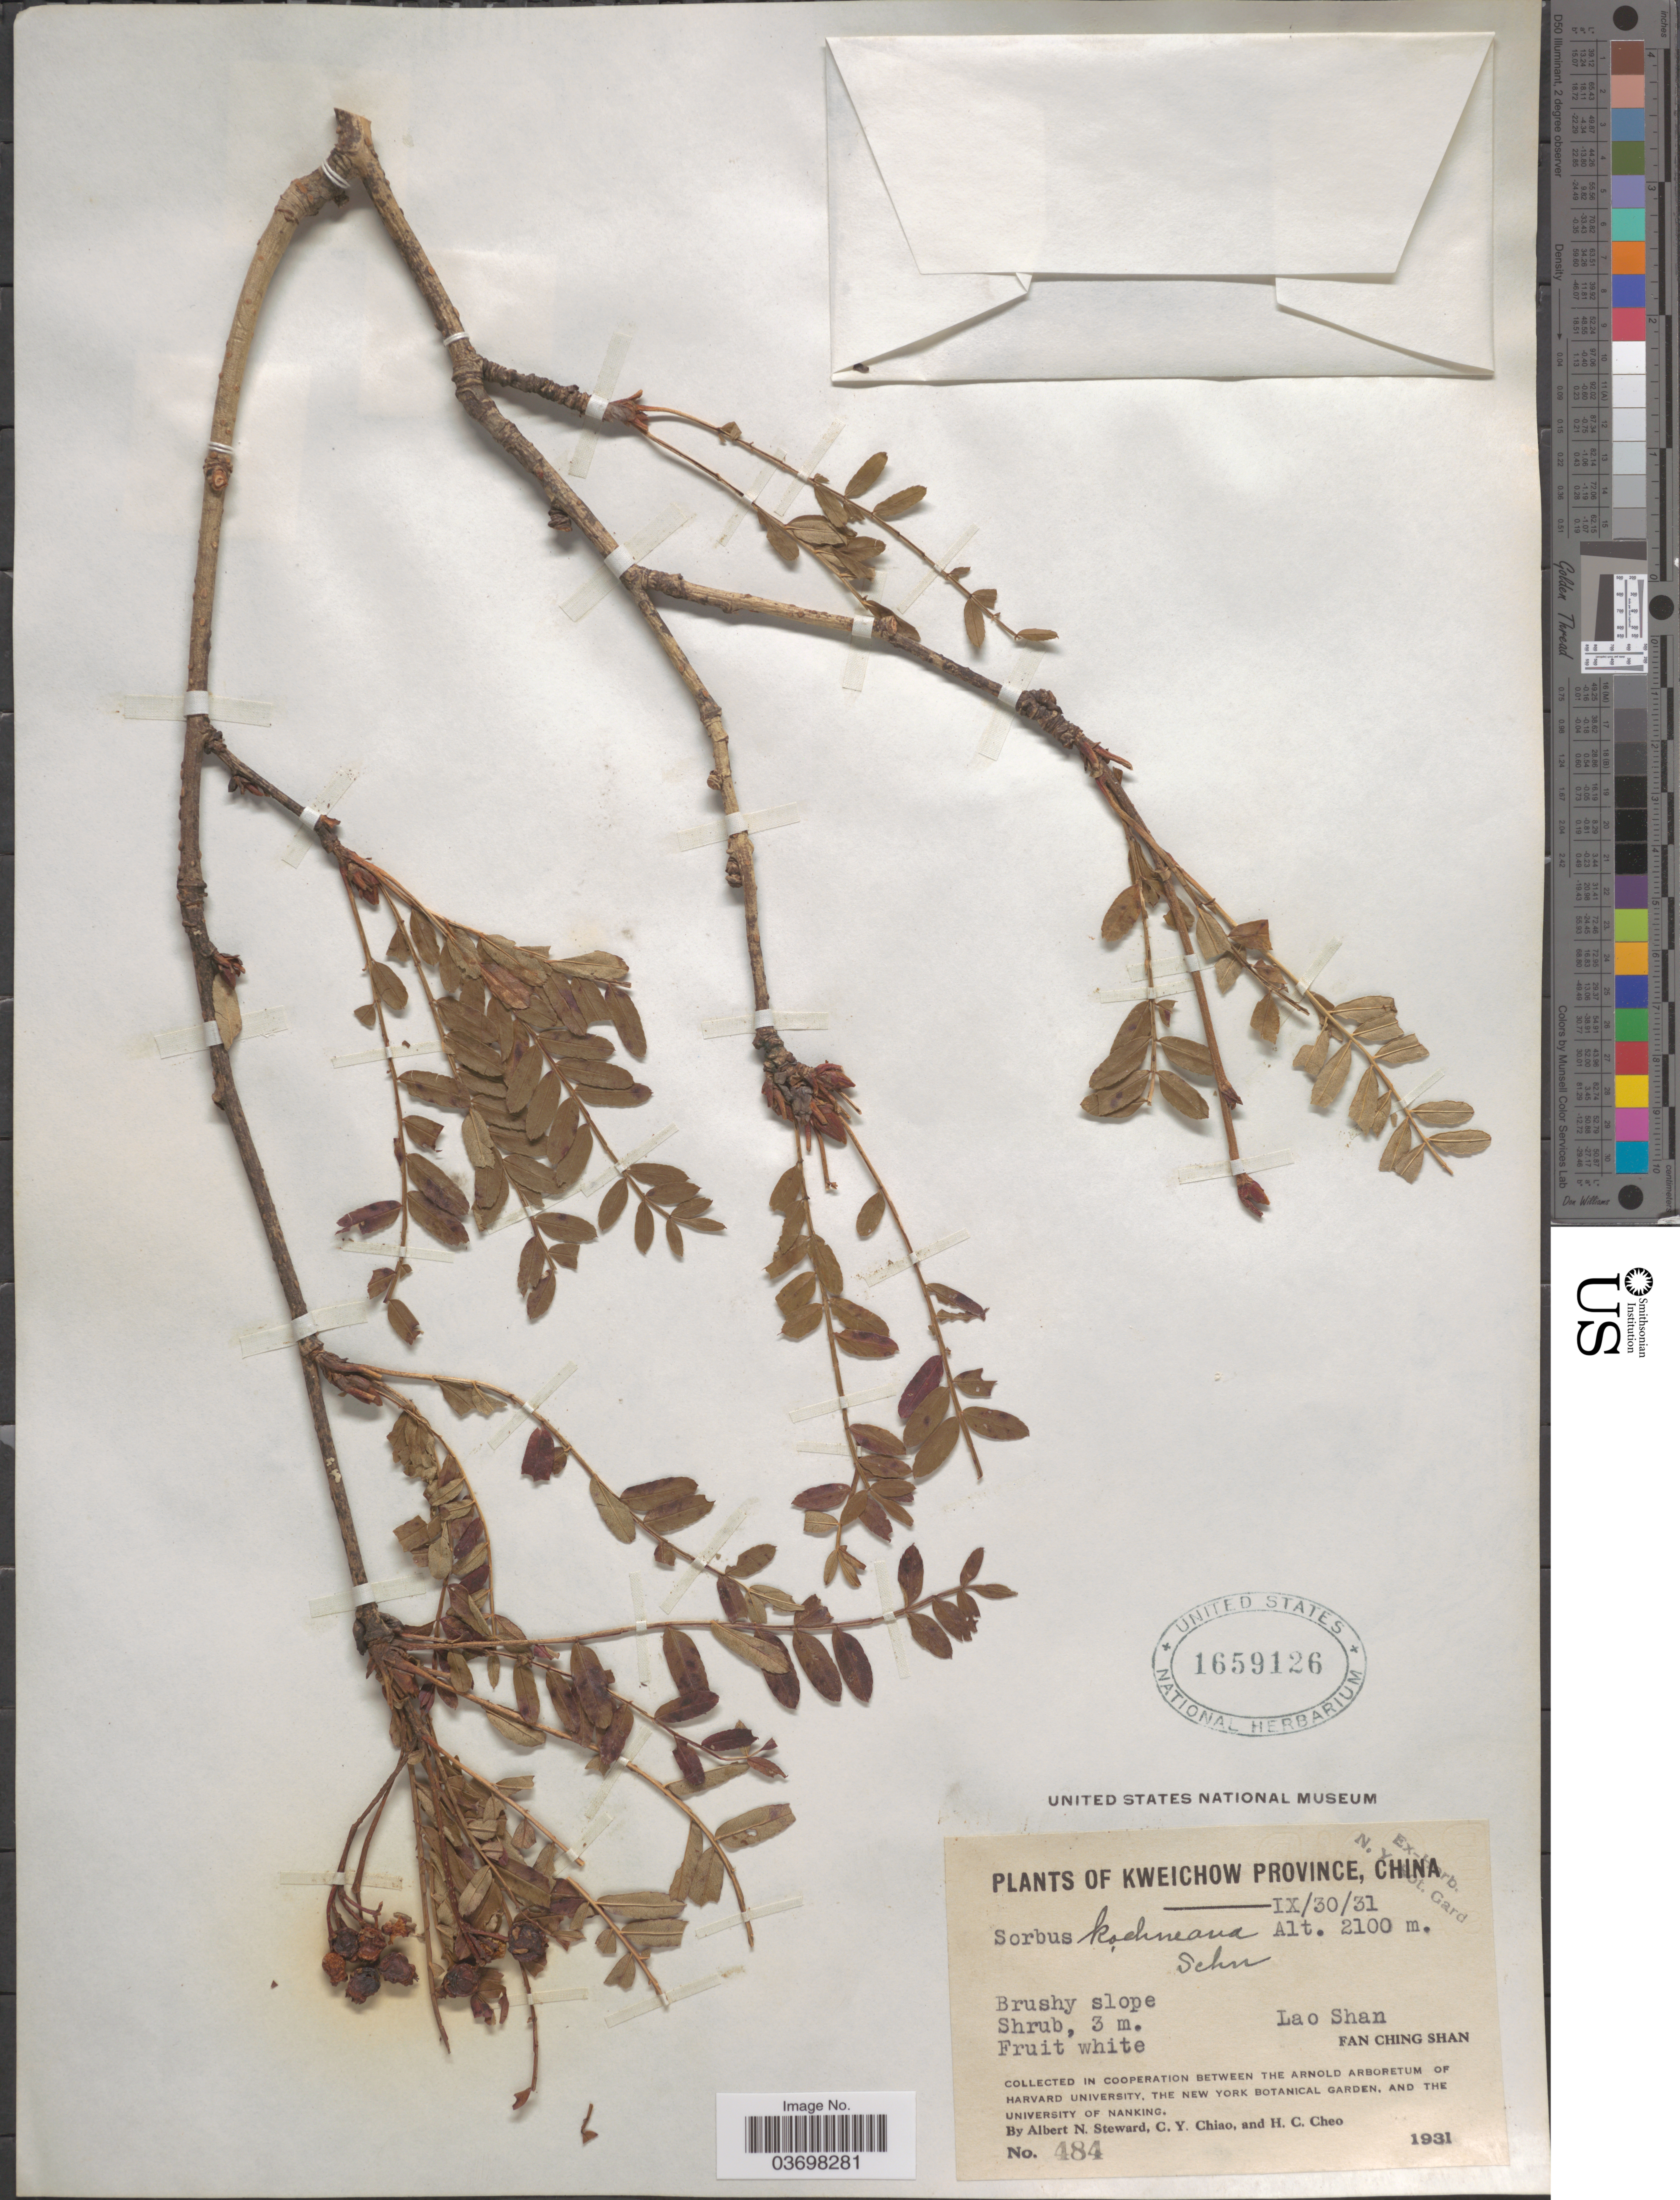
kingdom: Plantae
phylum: Tracheophyta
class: Magnoliopsida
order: Rosales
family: Rosaceae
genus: Sorbus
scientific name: Sorbus koehneana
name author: C.K. Schneid.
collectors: A. N. Steward, C. Y. Chiao & H. Cheo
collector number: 484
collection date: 1931-09-30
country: China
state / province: Guizhou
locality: Kweichow Province. Lao Shan. Fan Ching Shan.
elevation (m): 2100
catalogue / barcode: US 1659126